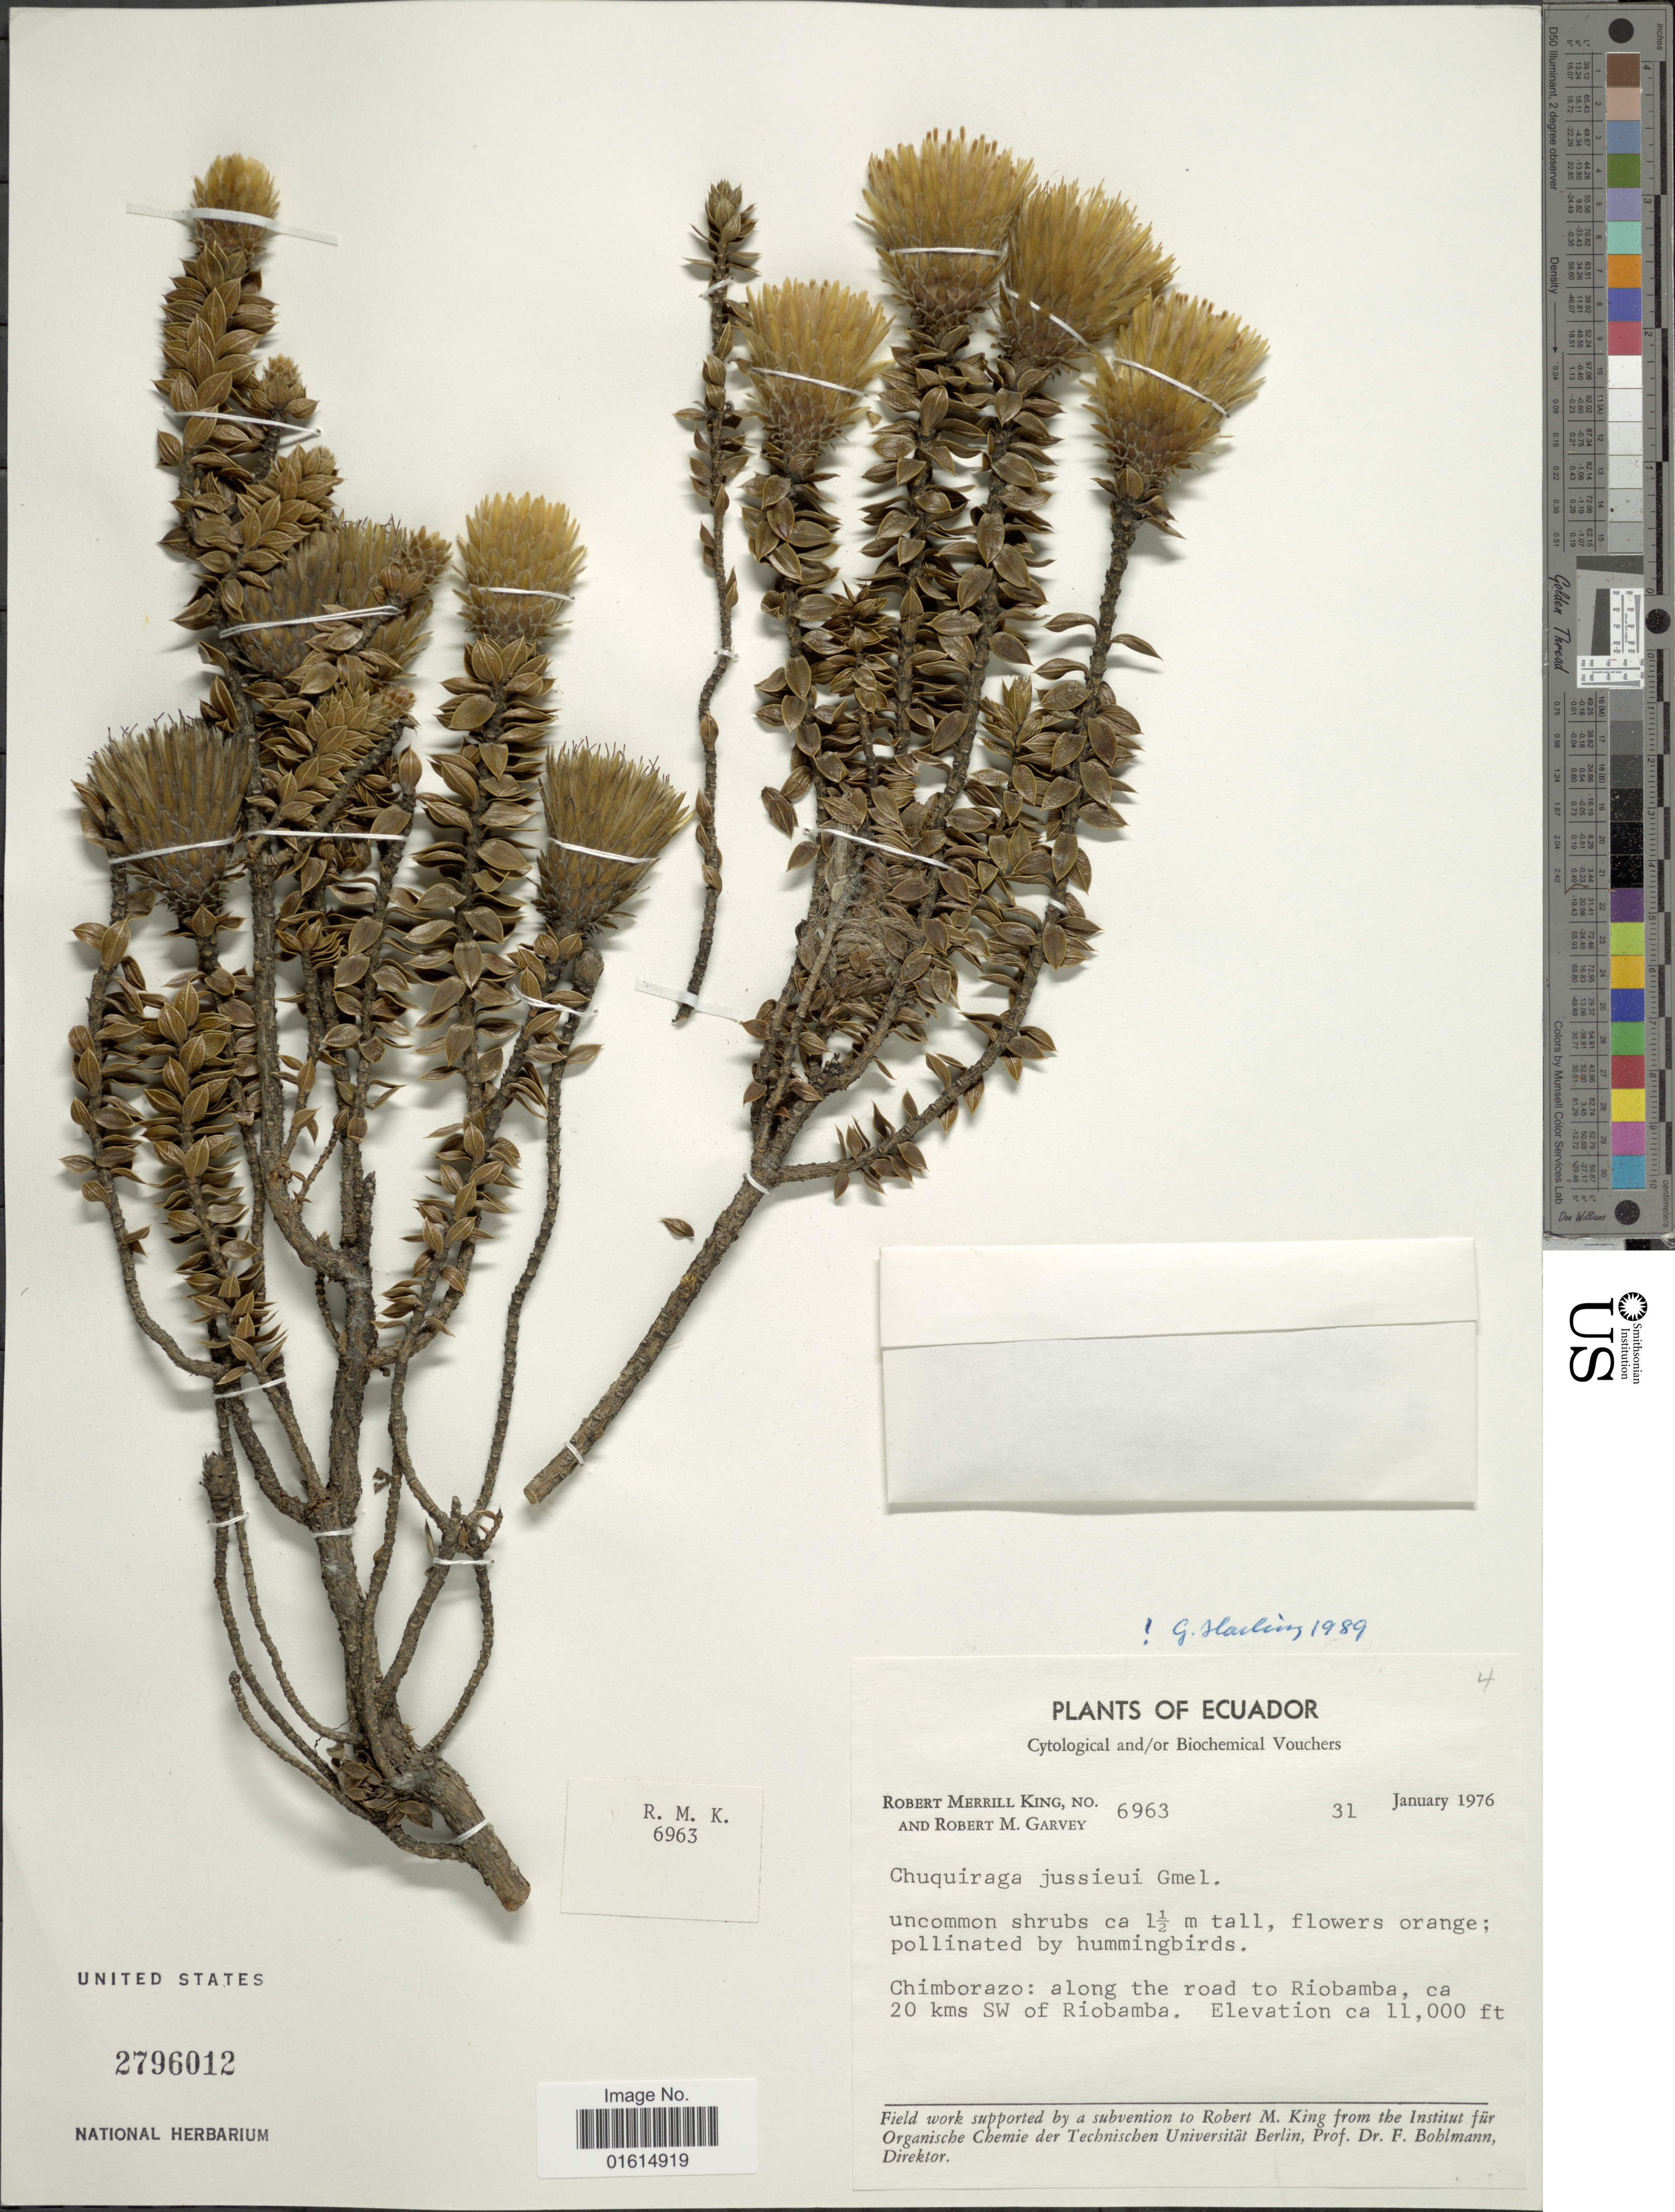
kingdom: Plantae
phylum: Tracheophyta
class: Magnoliopsida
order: Asterales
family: Asteraceae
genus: Chuquiraga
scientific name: Chuquiraga jussieui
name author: J.F. Gmel.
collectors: R. M. King & R. Garvey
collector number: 6963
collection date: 1976-01-31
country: Ecuador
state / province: Chimborazo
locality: Chimborazo, along the road to Riobamba, ca 20 kms SW of Riobamba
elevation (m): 3353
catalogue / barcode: US 2796012